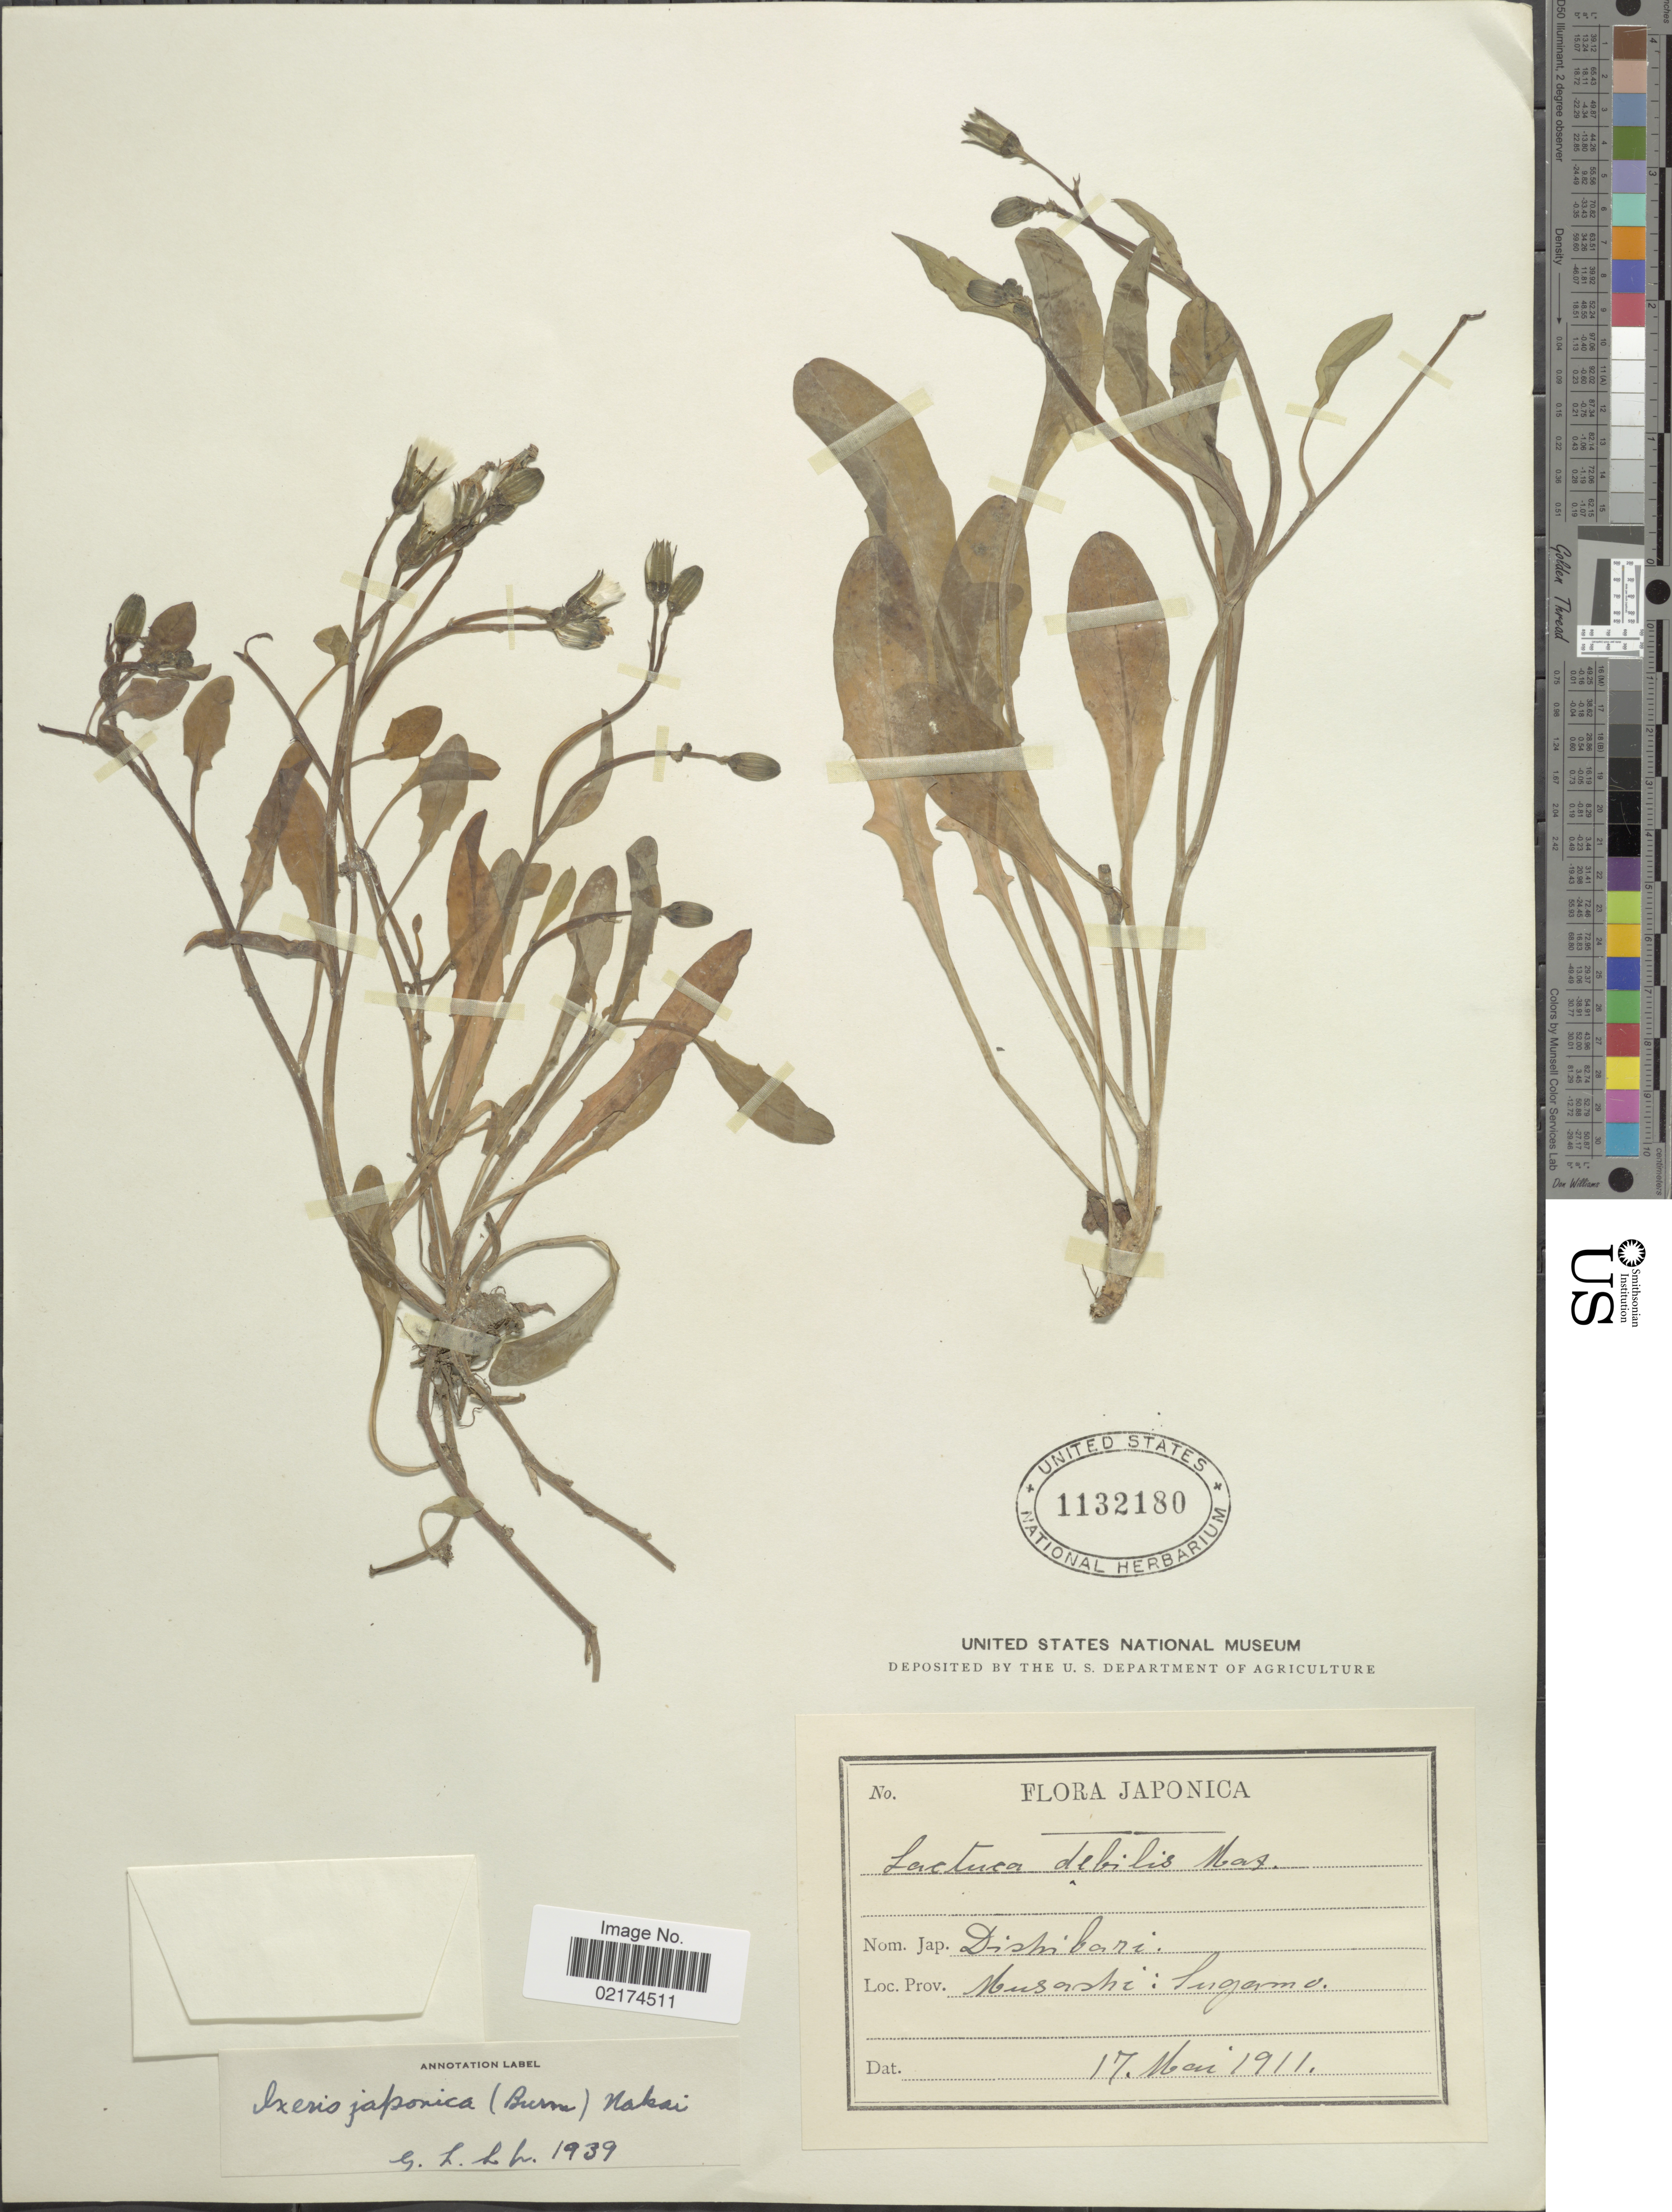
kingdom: Plantae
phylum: Tracheophyta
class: Magnoliopsida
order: Asterales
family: Asteraceae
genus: Ixeris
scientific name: Ixeris debilis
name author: (Thunb.) A. Gray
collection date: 1911-05-17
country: Japan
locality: Musashi: Sugamo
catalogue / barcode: US 1132180